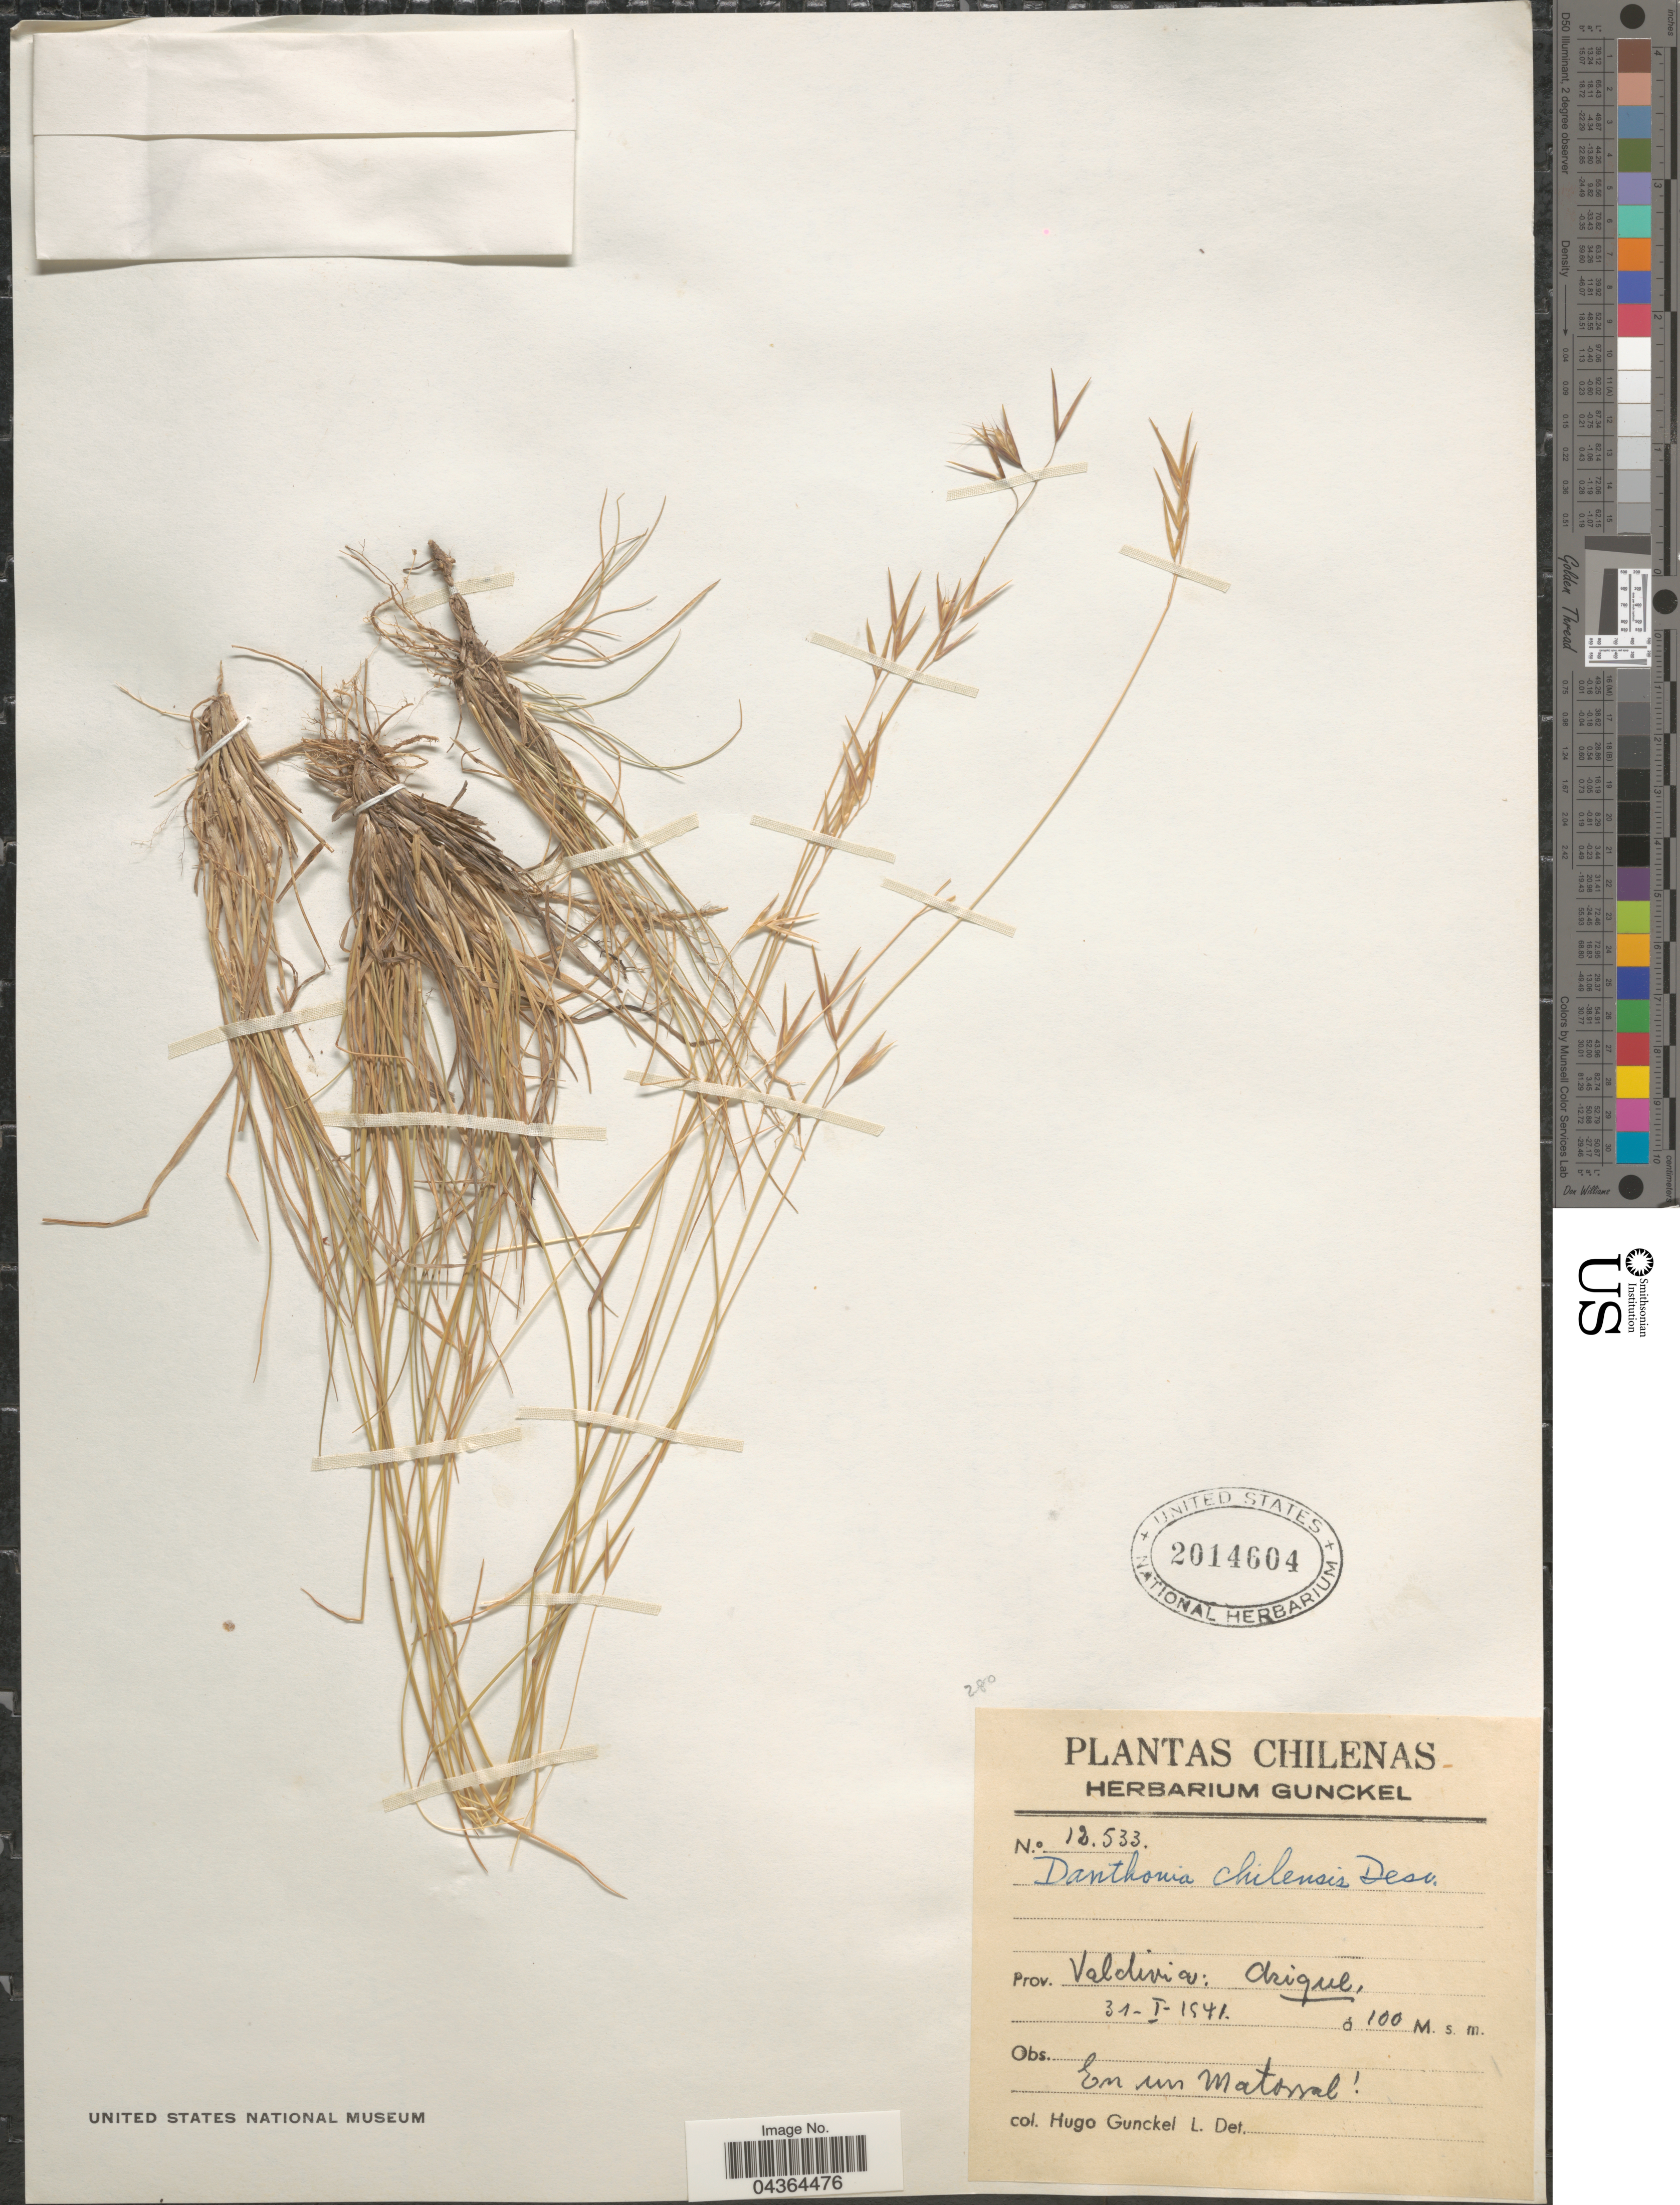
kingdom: Plantae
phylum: Tracheophyta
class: Liliopsida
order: Poales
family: Poaceae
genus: Danthonia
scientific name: Danthonia chilensis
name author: É. Desv.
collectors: H. Gunckel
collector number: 12533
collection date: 1941-01-31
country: Chile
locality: Prov. Valdivia: Chique.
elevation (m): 100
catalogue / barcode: US 2014604